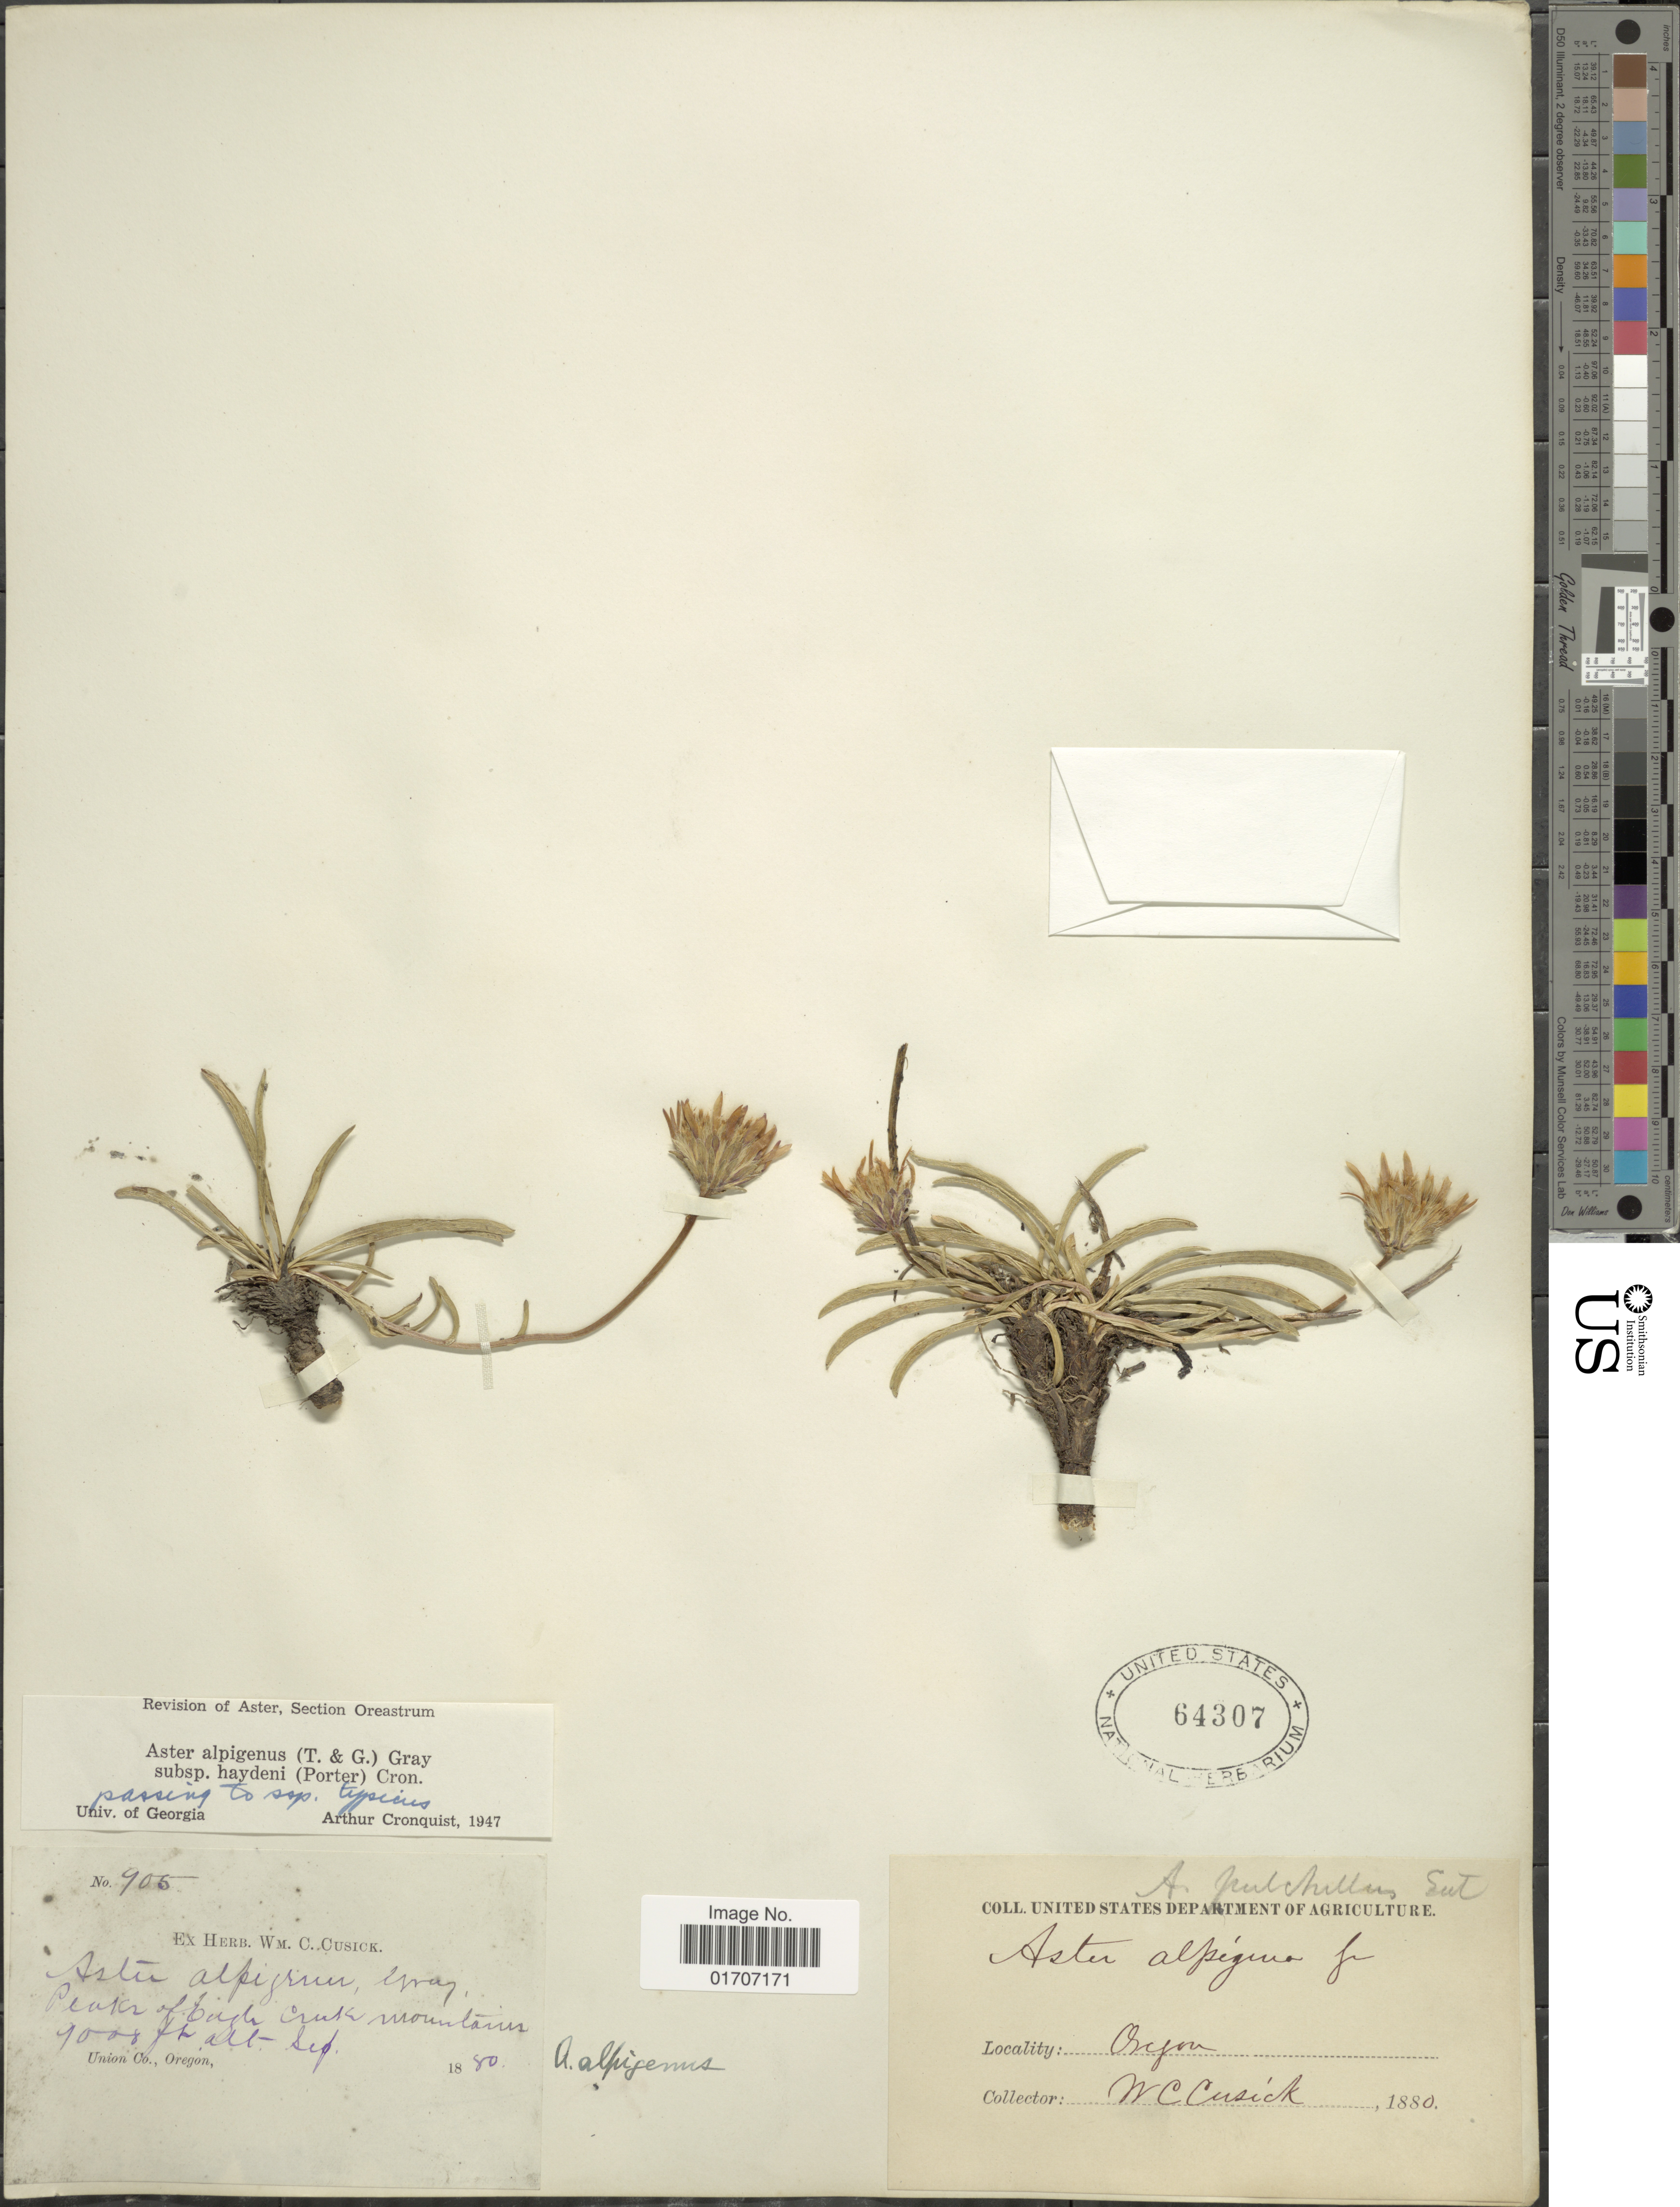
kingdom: Plantae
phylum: Tracheophyta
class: Magnoliopsida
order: Asterales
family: Asteraceae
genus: Oreostemma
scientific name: Oreostemma alpigenum var. haydenii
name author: (Porter) G.L. Nesom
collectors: W. C. Cusick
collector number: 905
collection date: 1880-09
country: United States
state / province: Oregon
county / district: Union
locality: Peaks of Eagle Creek Mountains, Union Co.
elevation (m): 2743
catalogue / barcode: US 64307